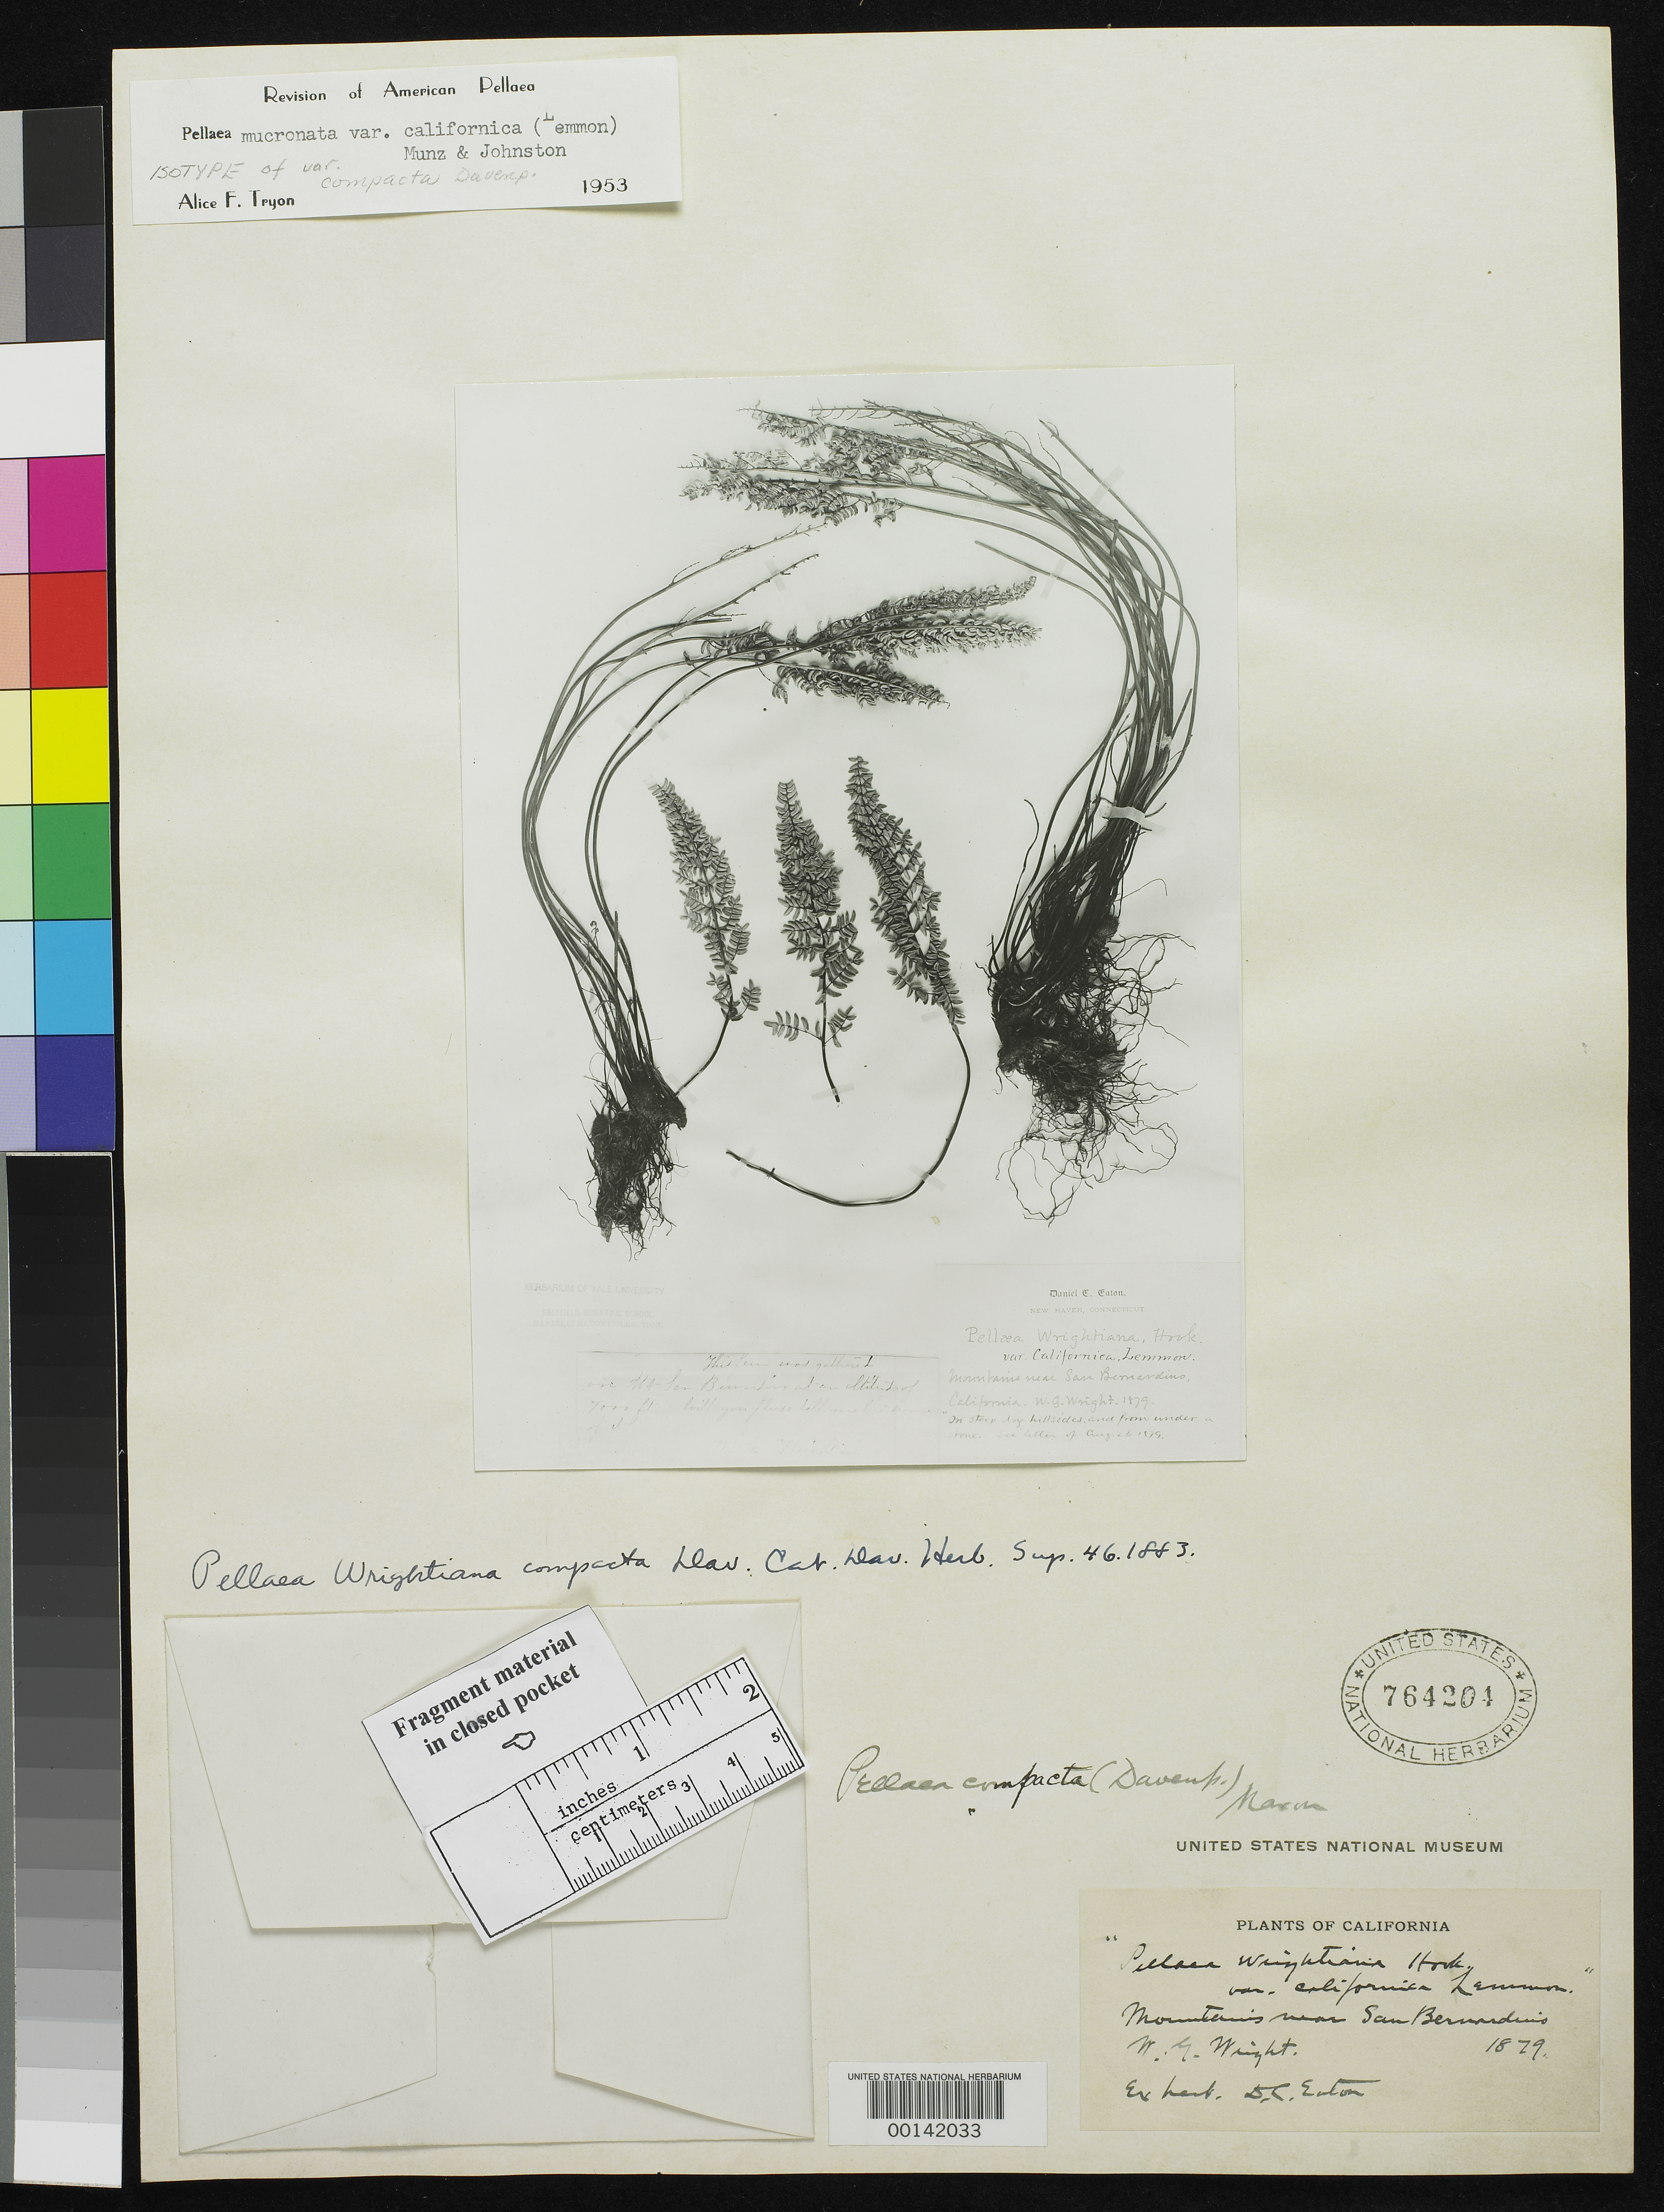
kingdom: Plantae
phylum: Tracheophyta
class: Polypodiopsida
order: Polypodiales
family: Pteridaceae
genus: Pellaea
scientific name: Pellaea wrightiana var. compacta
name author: Davenp.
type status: Type Collection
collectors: W. G. Wright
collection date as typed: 1879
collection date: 1879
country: United States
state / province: California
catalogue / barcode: US 764204